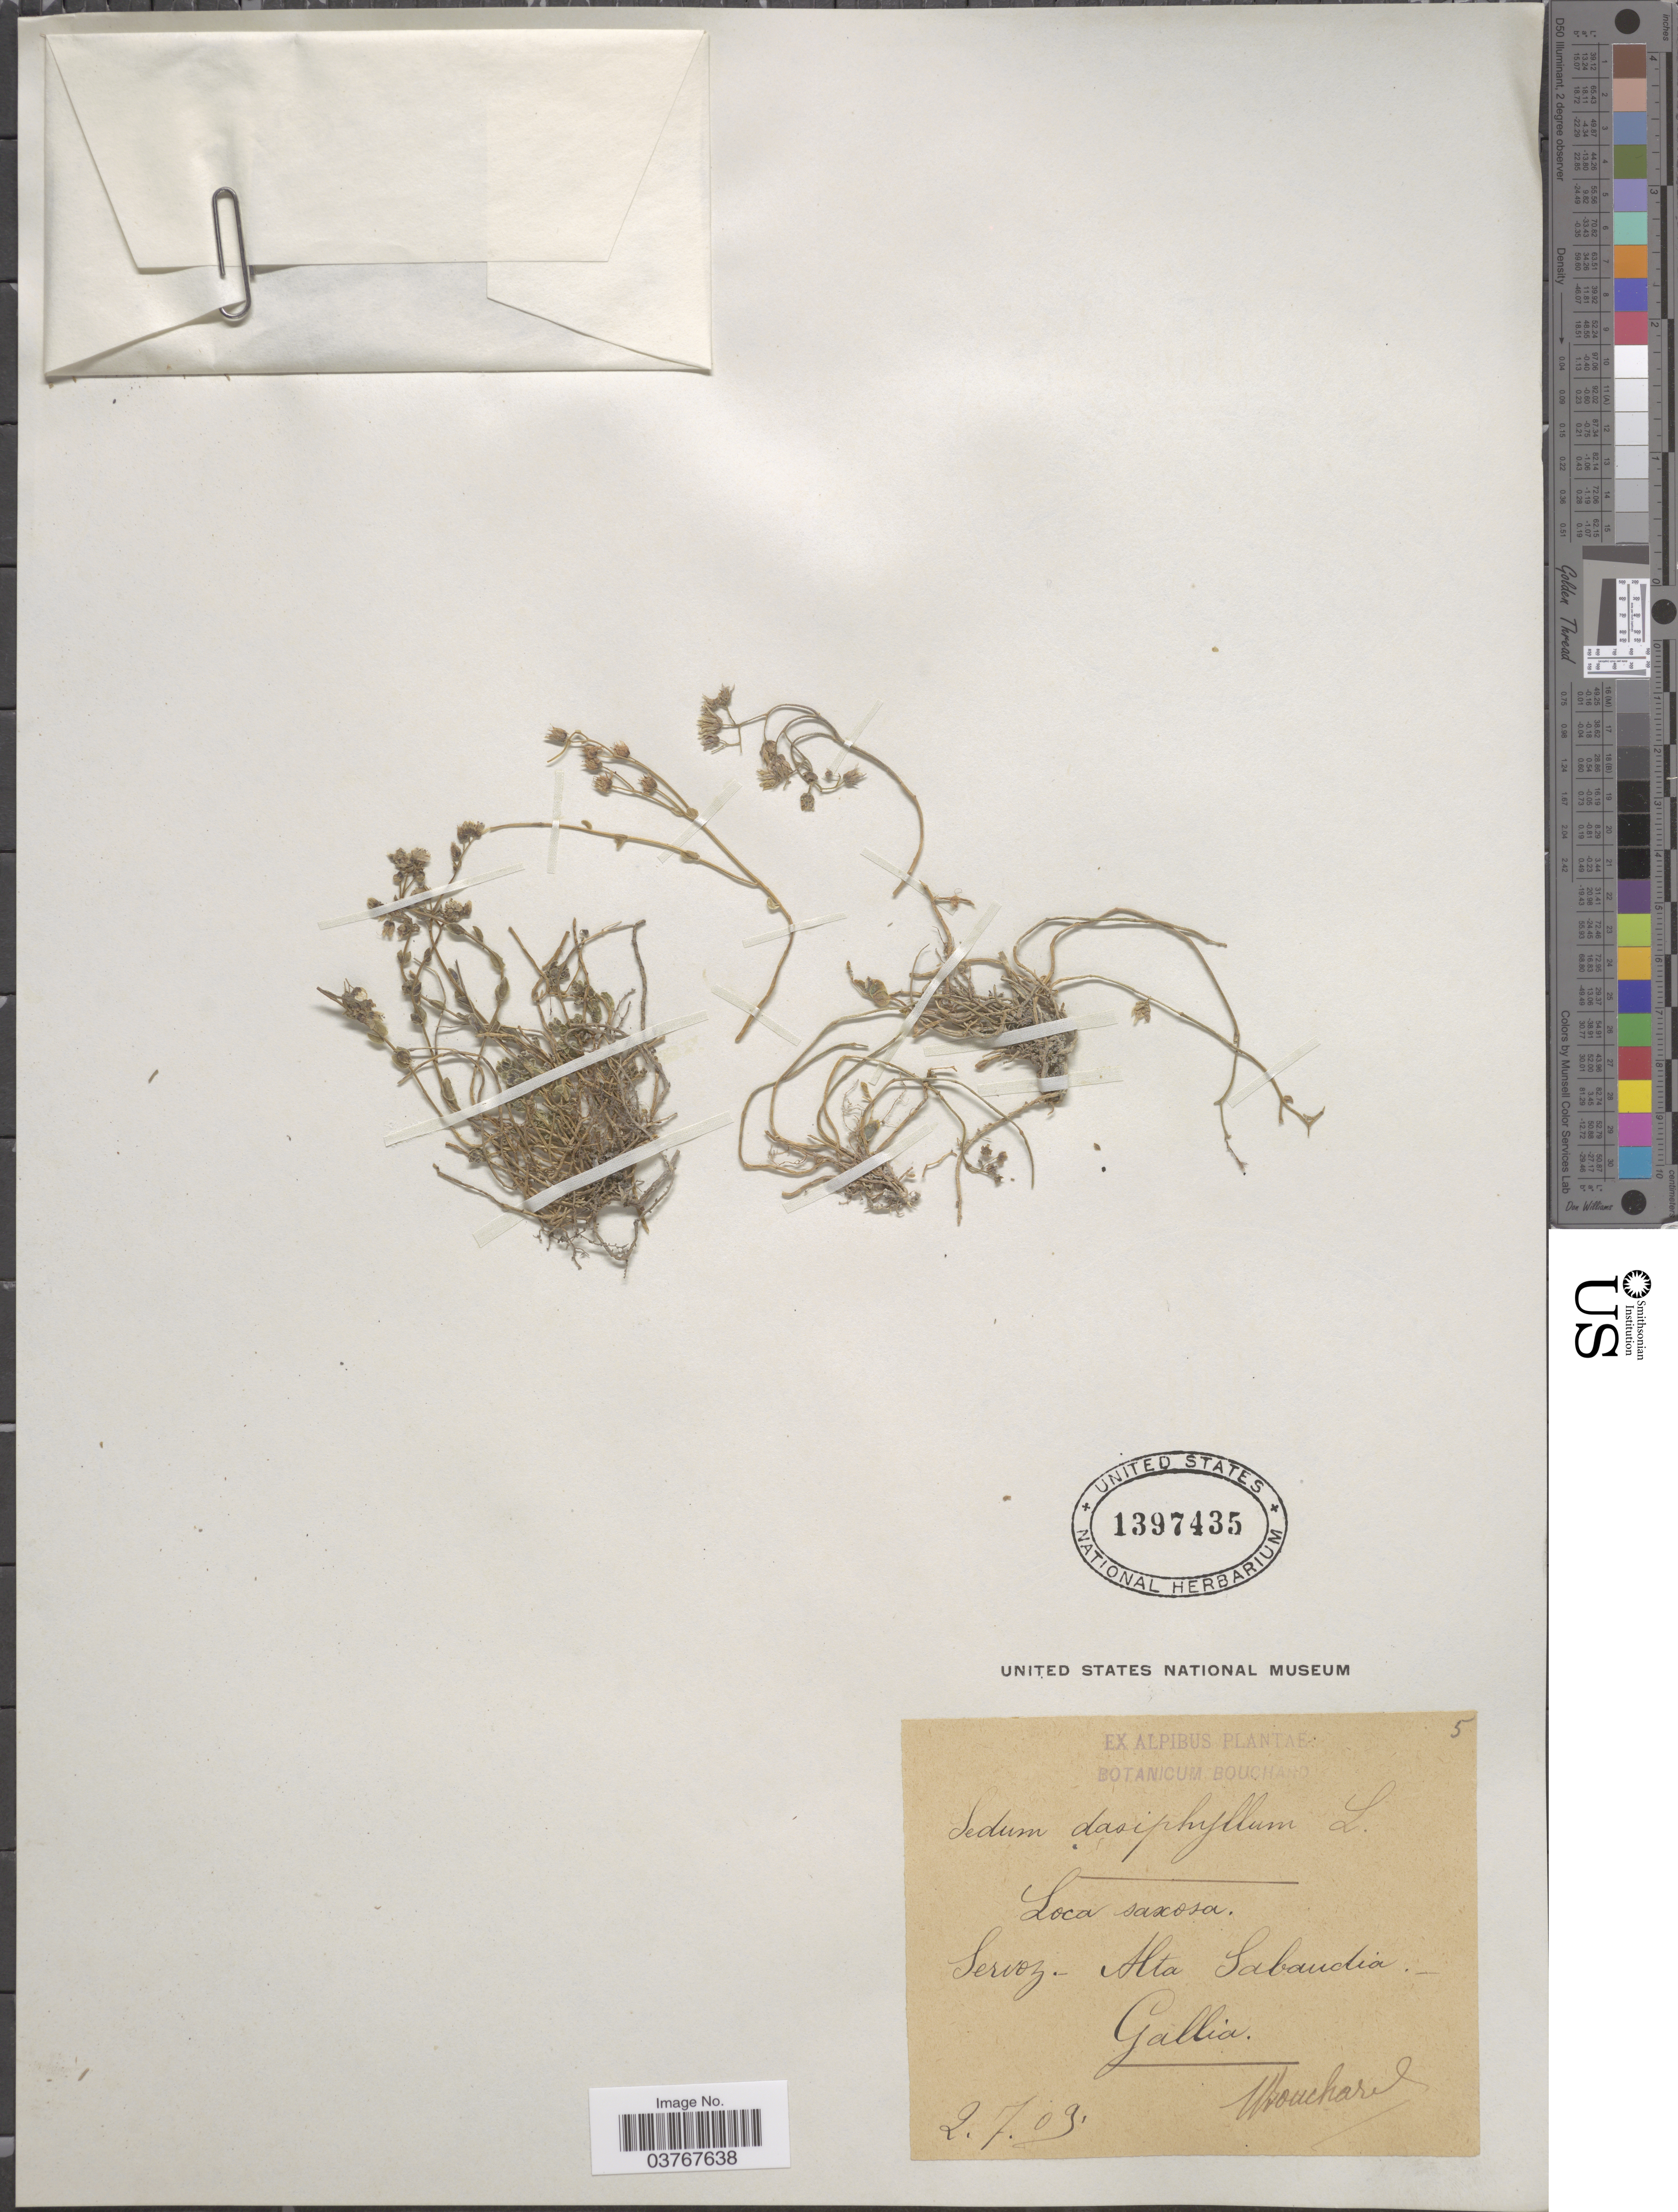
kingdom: Plantae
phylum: Tracheophyta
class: Magnoliopsida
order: Saxifragales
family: Crassulaceae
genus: Sedum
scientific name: Sedum dasyphyllum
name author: L.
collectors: M. Bouchard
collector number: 5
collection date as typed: Transcribed d/m/y: 2/7/9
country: France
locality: Servoz. Alta Sabaudia. Gallia.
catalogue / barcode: US 1397435